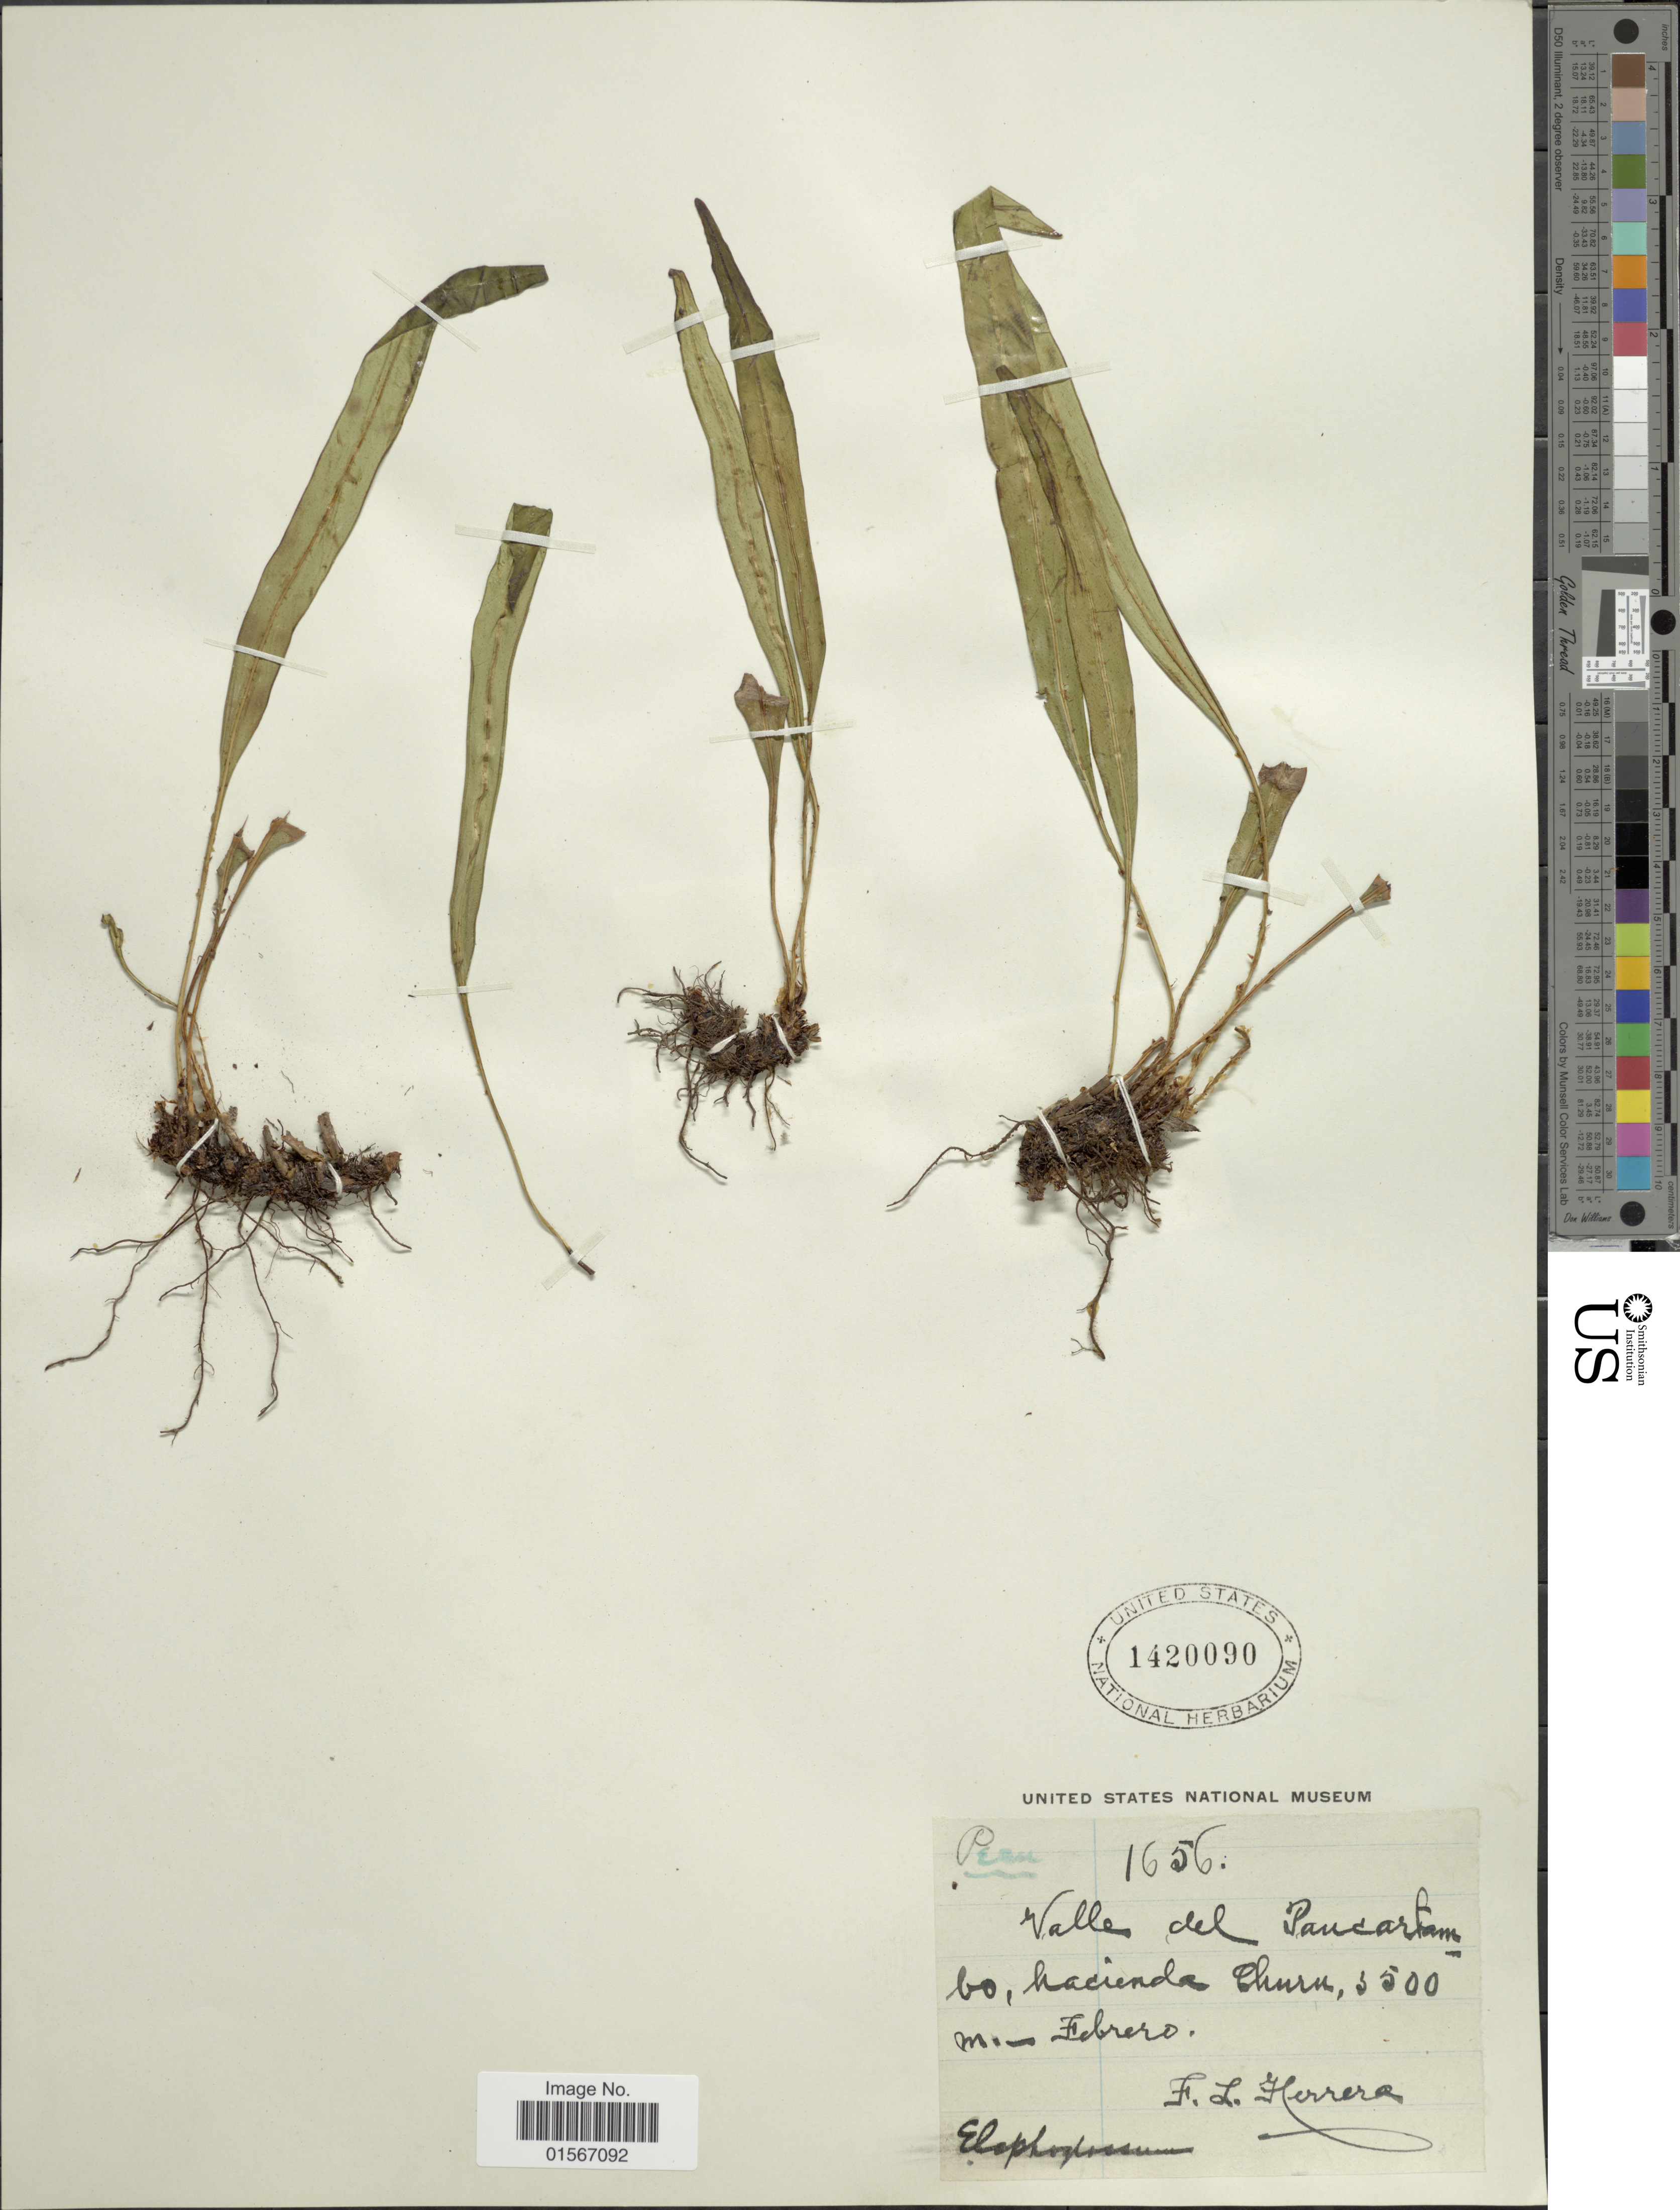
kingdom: Plantae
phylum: Tracheophyta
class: Polypodiopsida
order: Polypodiales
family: Dryopteridaceae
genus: Elaphoglossum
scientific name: Elaphoglossum minutum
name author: (Pohl ex Fée) T. Moore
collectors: F. L. Herrera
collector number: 1656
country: Peru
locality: Valle del Paucartambo, hacienda Churu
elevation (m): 3500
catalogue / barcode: US 1420090